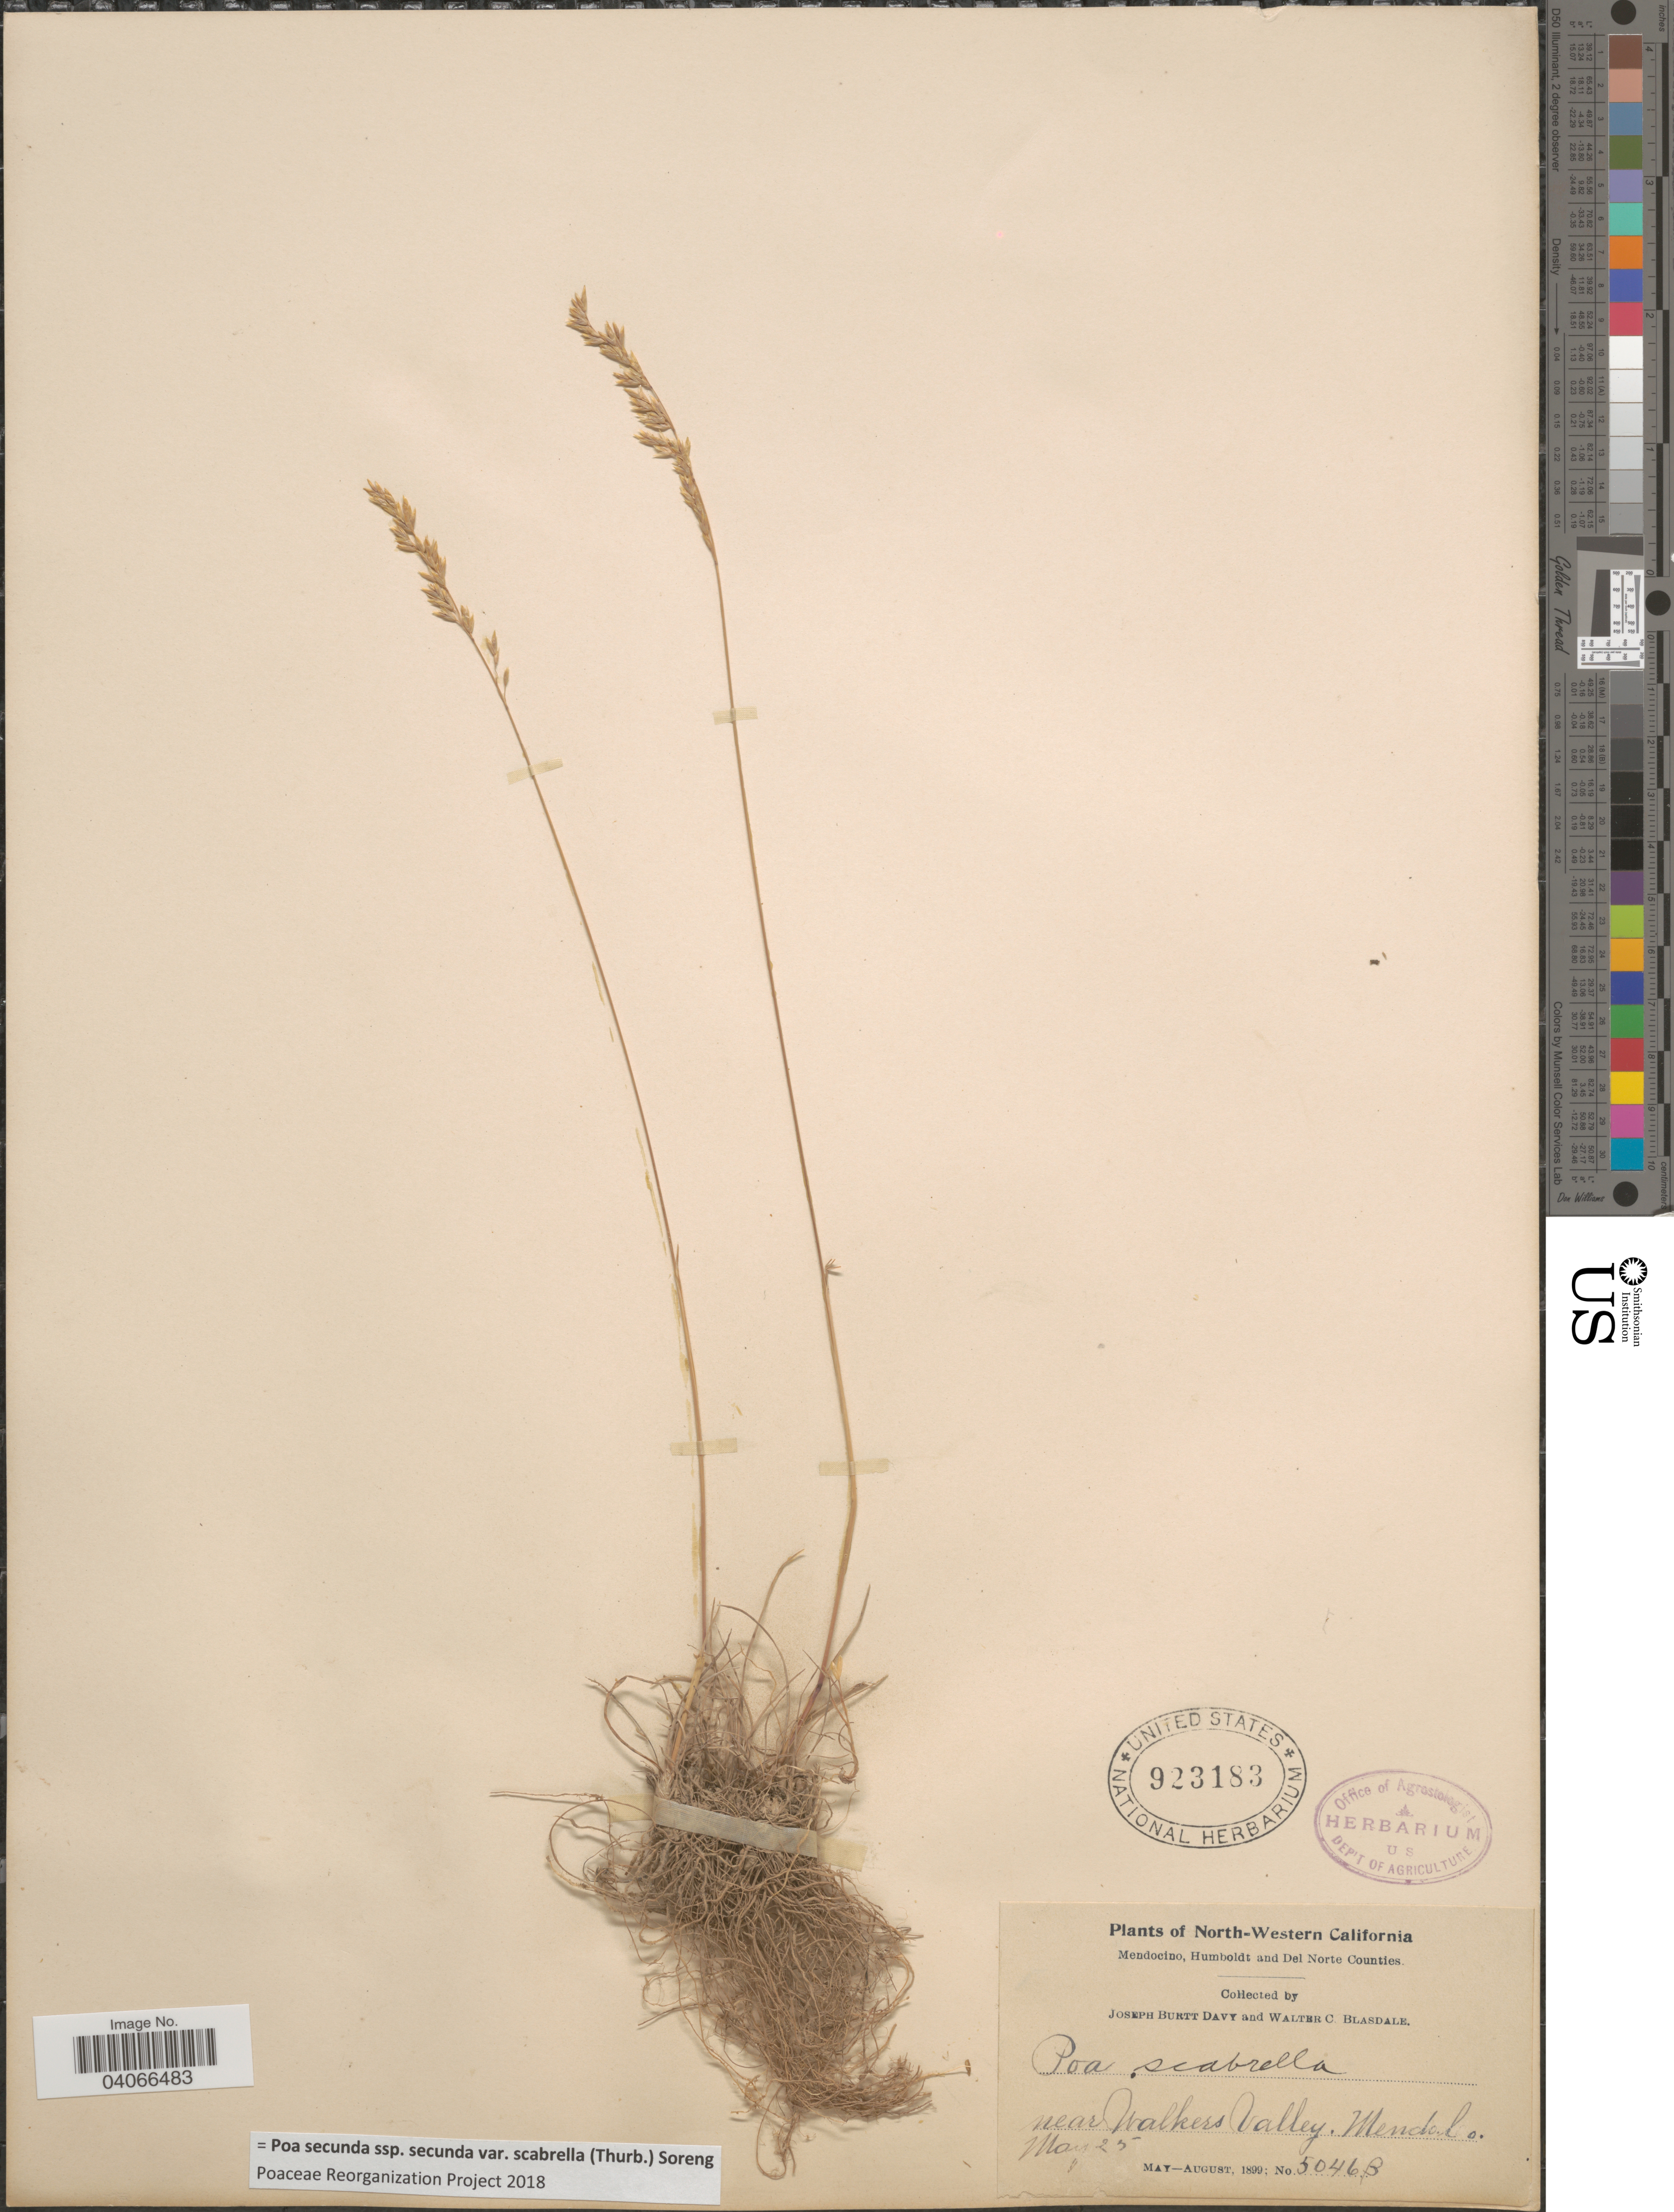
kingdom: Plantae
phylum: Tracheophyta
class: Liliopsida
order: Poales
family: Poaceae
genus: Poa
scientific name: Poa secunda subsp. secunda var. scabrella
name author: (Thurb.) Soreng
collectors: J. Burtt Davy & W. Blasdale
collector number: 5046B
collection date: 1899-05-25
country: United States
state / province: California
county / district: Mendocino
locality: North-Western California. Near Walkers Valley, Mendo. Co.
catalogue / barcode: US 923183